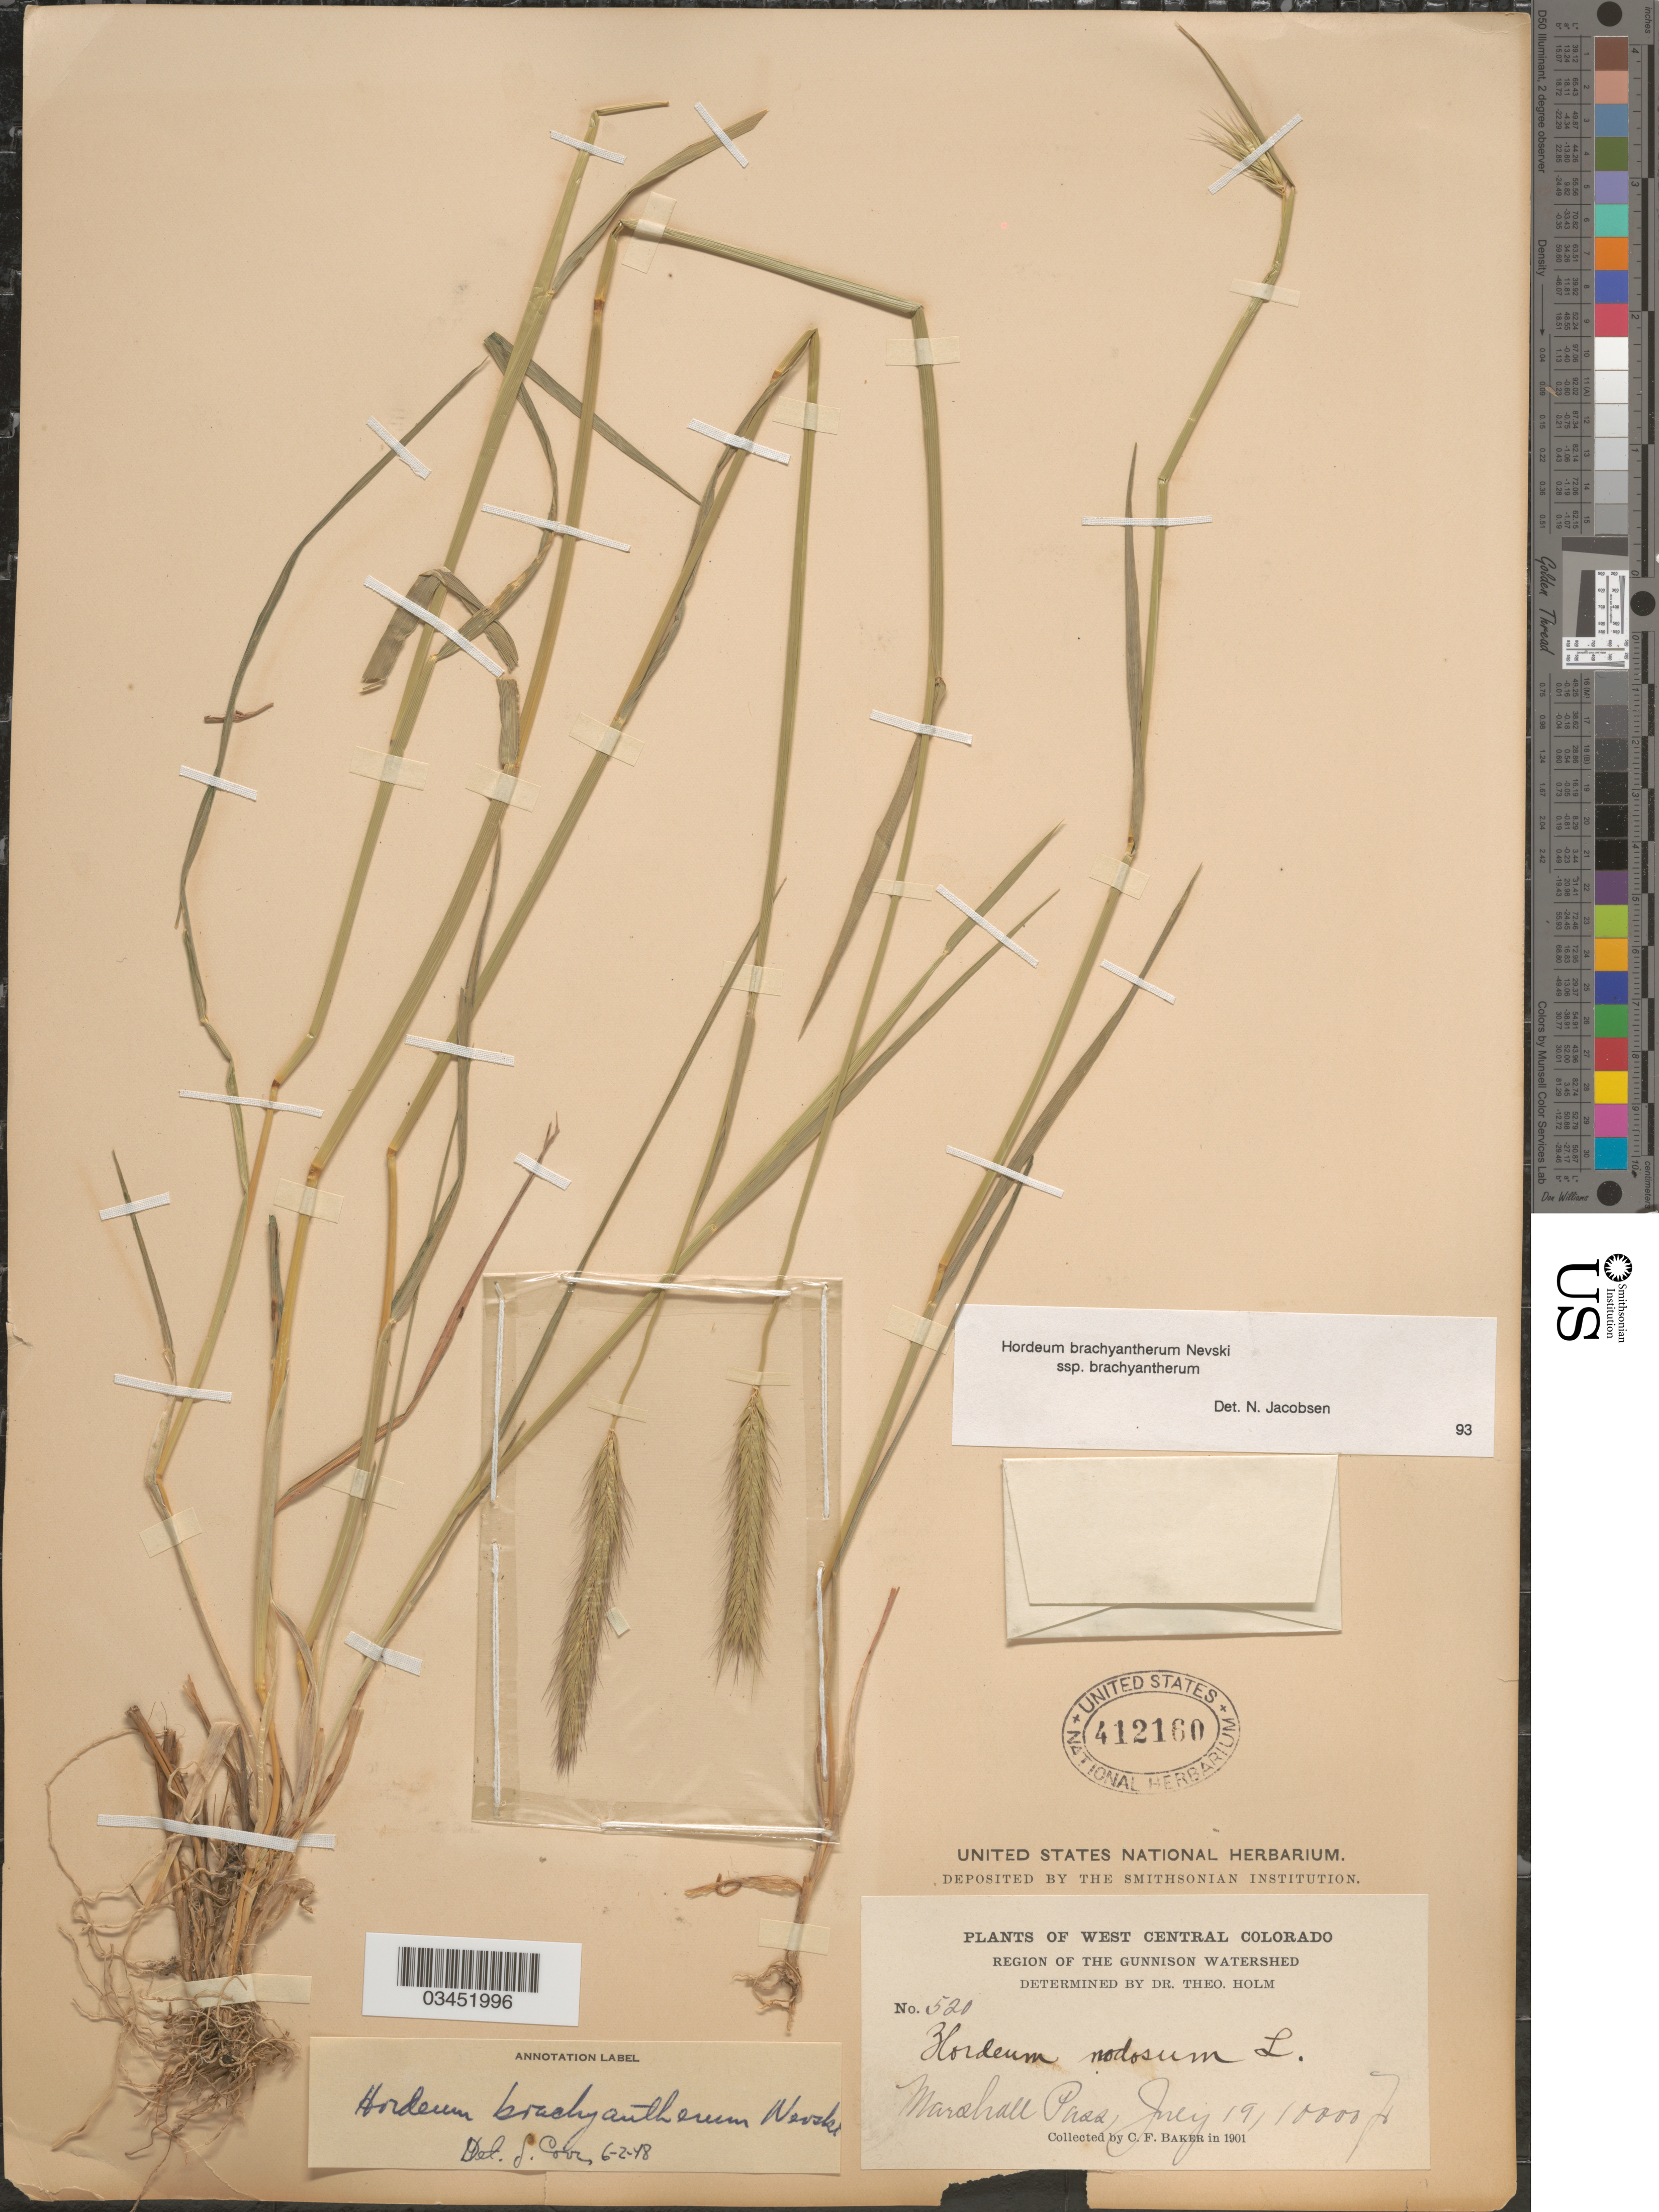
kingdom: Plantae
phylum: Tracheophyta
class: Liliopsida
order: Poales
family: Poaceae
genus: Hordeum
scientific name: Hordeum brachyantherum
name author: Nevski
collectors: C. F. Baker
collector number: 520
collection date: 1901-07-19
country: United States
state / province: Colorado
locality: West Central Colorado. Region of the Gunnison Watershed. Marshall Pass.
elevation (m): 3048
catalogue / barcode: US 412160